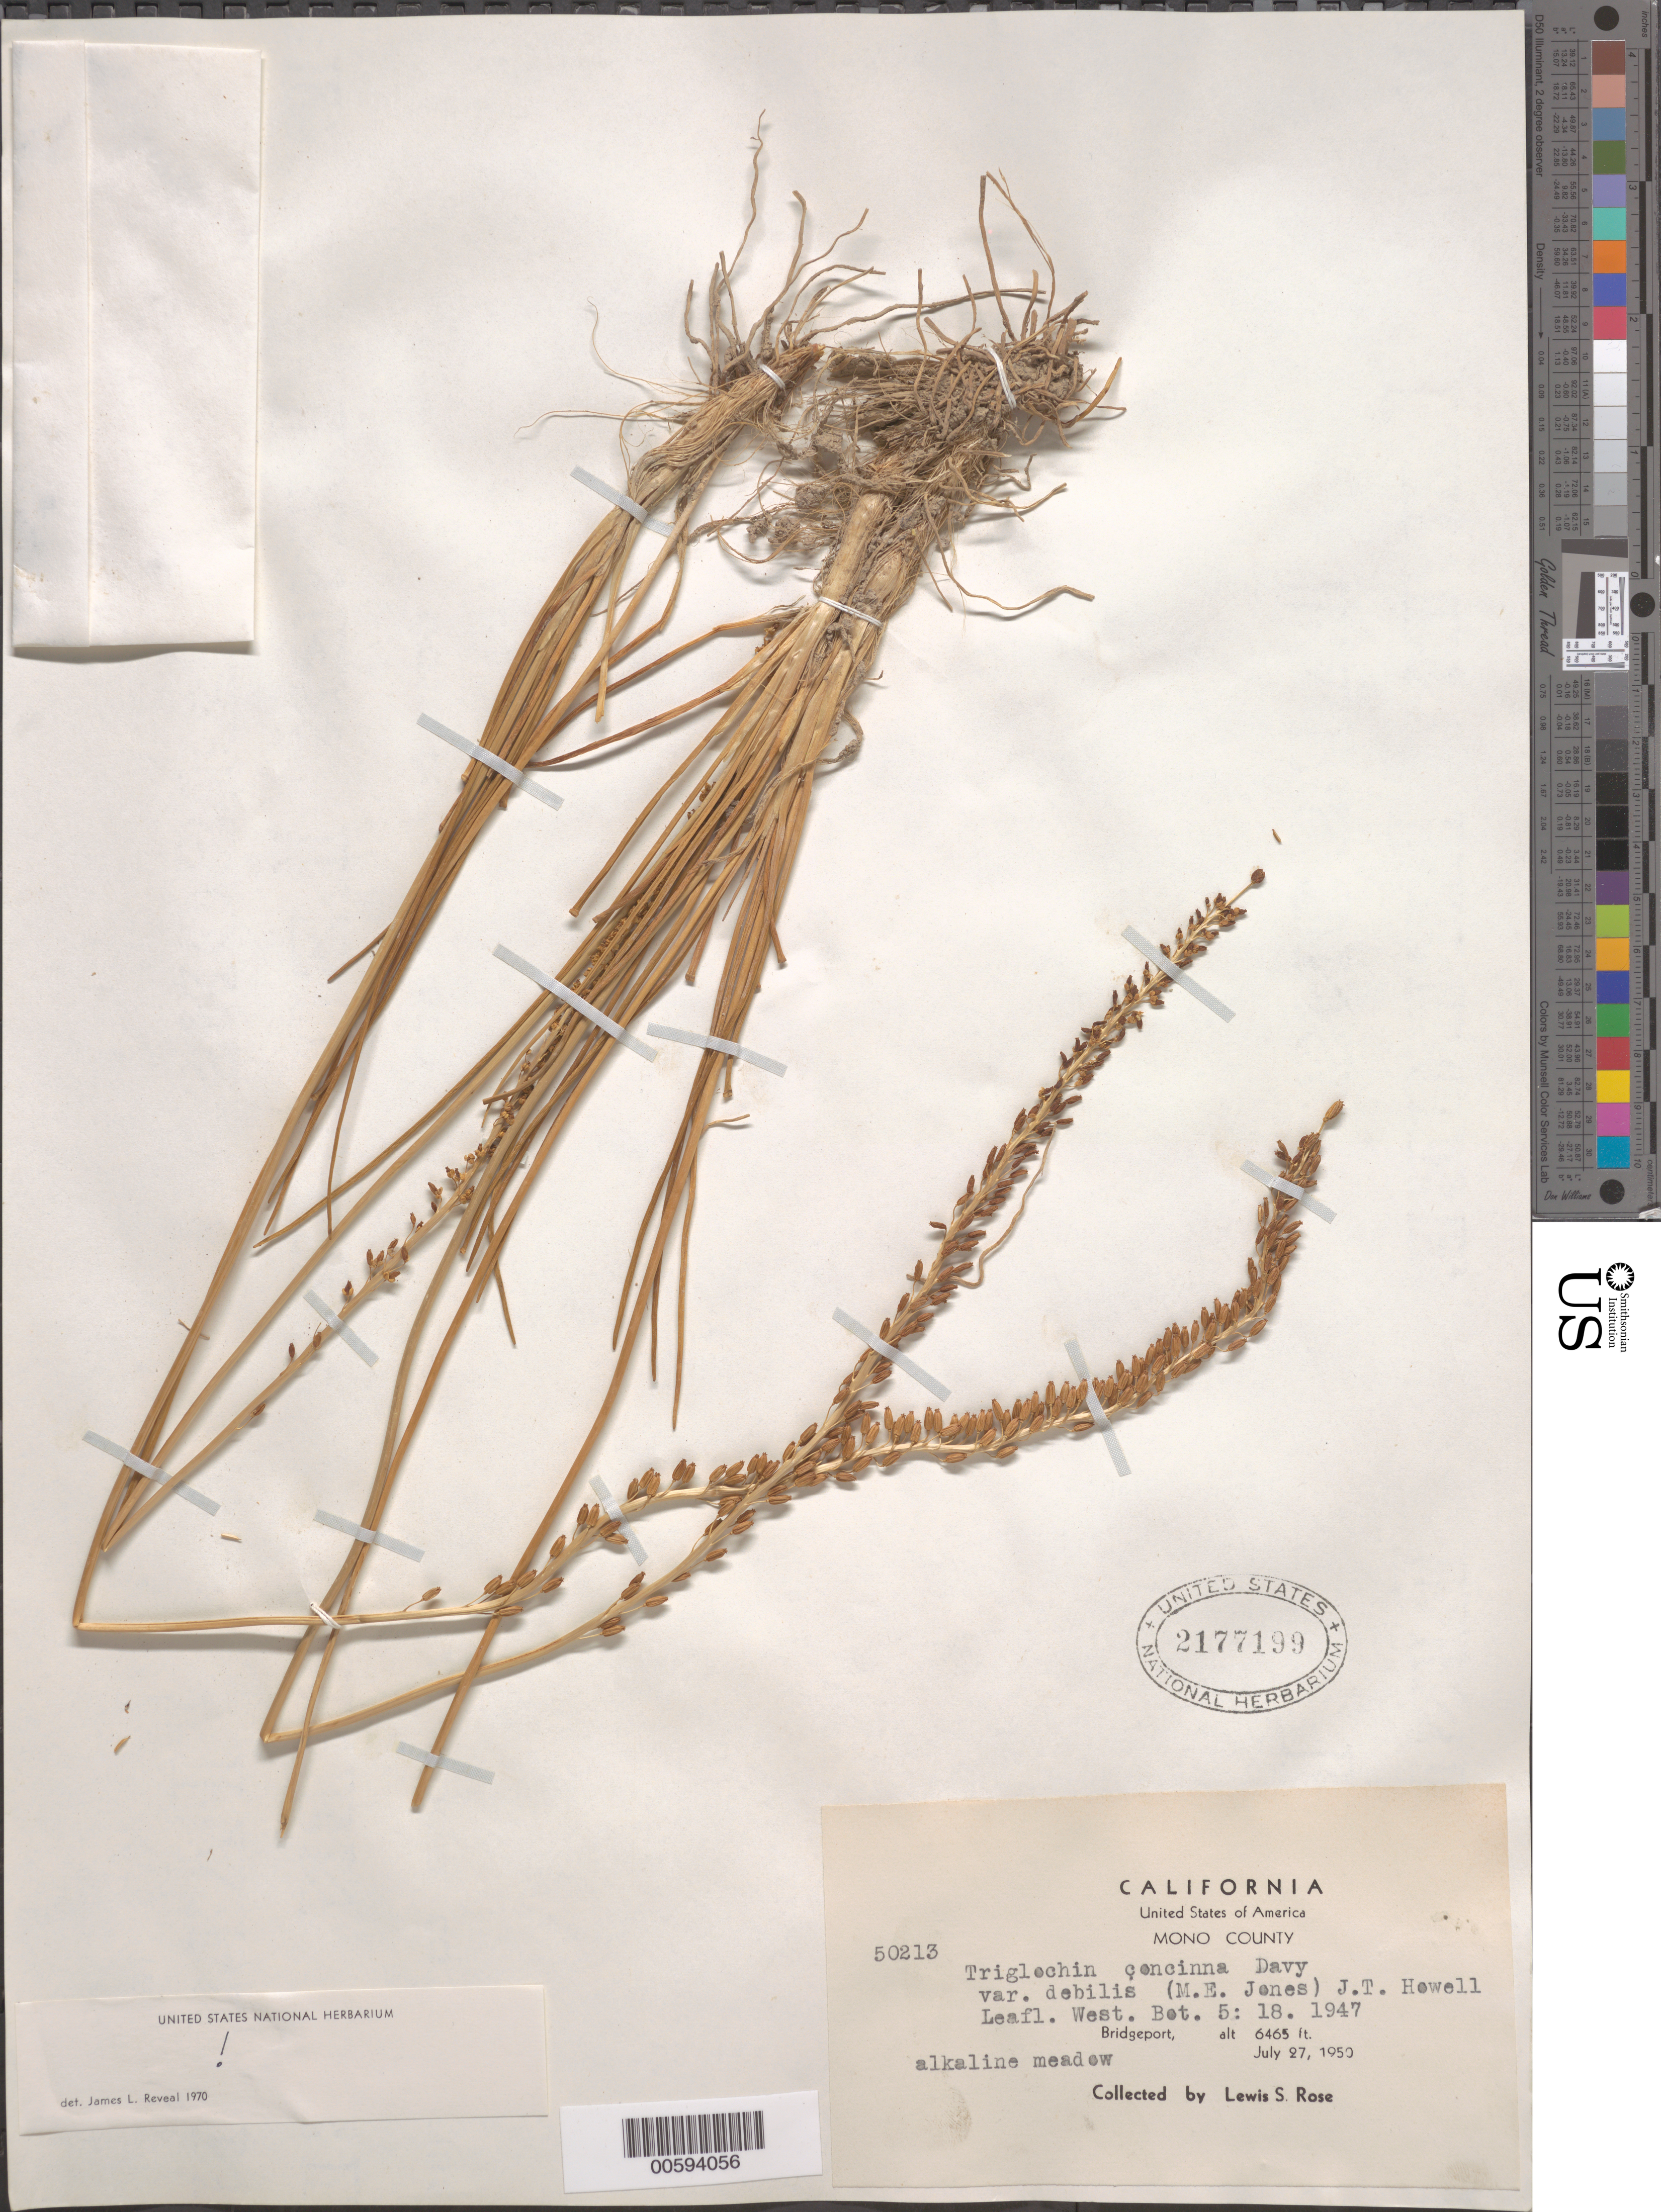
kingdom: Plantae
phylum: Tracheophyta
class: Liliopsida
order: Alismatales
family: Juncaginaceae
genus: Triglochin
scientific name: Triglochin concinna var. debilis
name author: (M.E. Jones) J.T. Howell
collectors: L. S. Rose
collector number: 50213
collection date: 1950-07-27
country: United States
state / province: California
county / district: Mono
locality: Mono County. Bridgeport.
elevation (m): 1971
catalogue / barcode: US 2177199